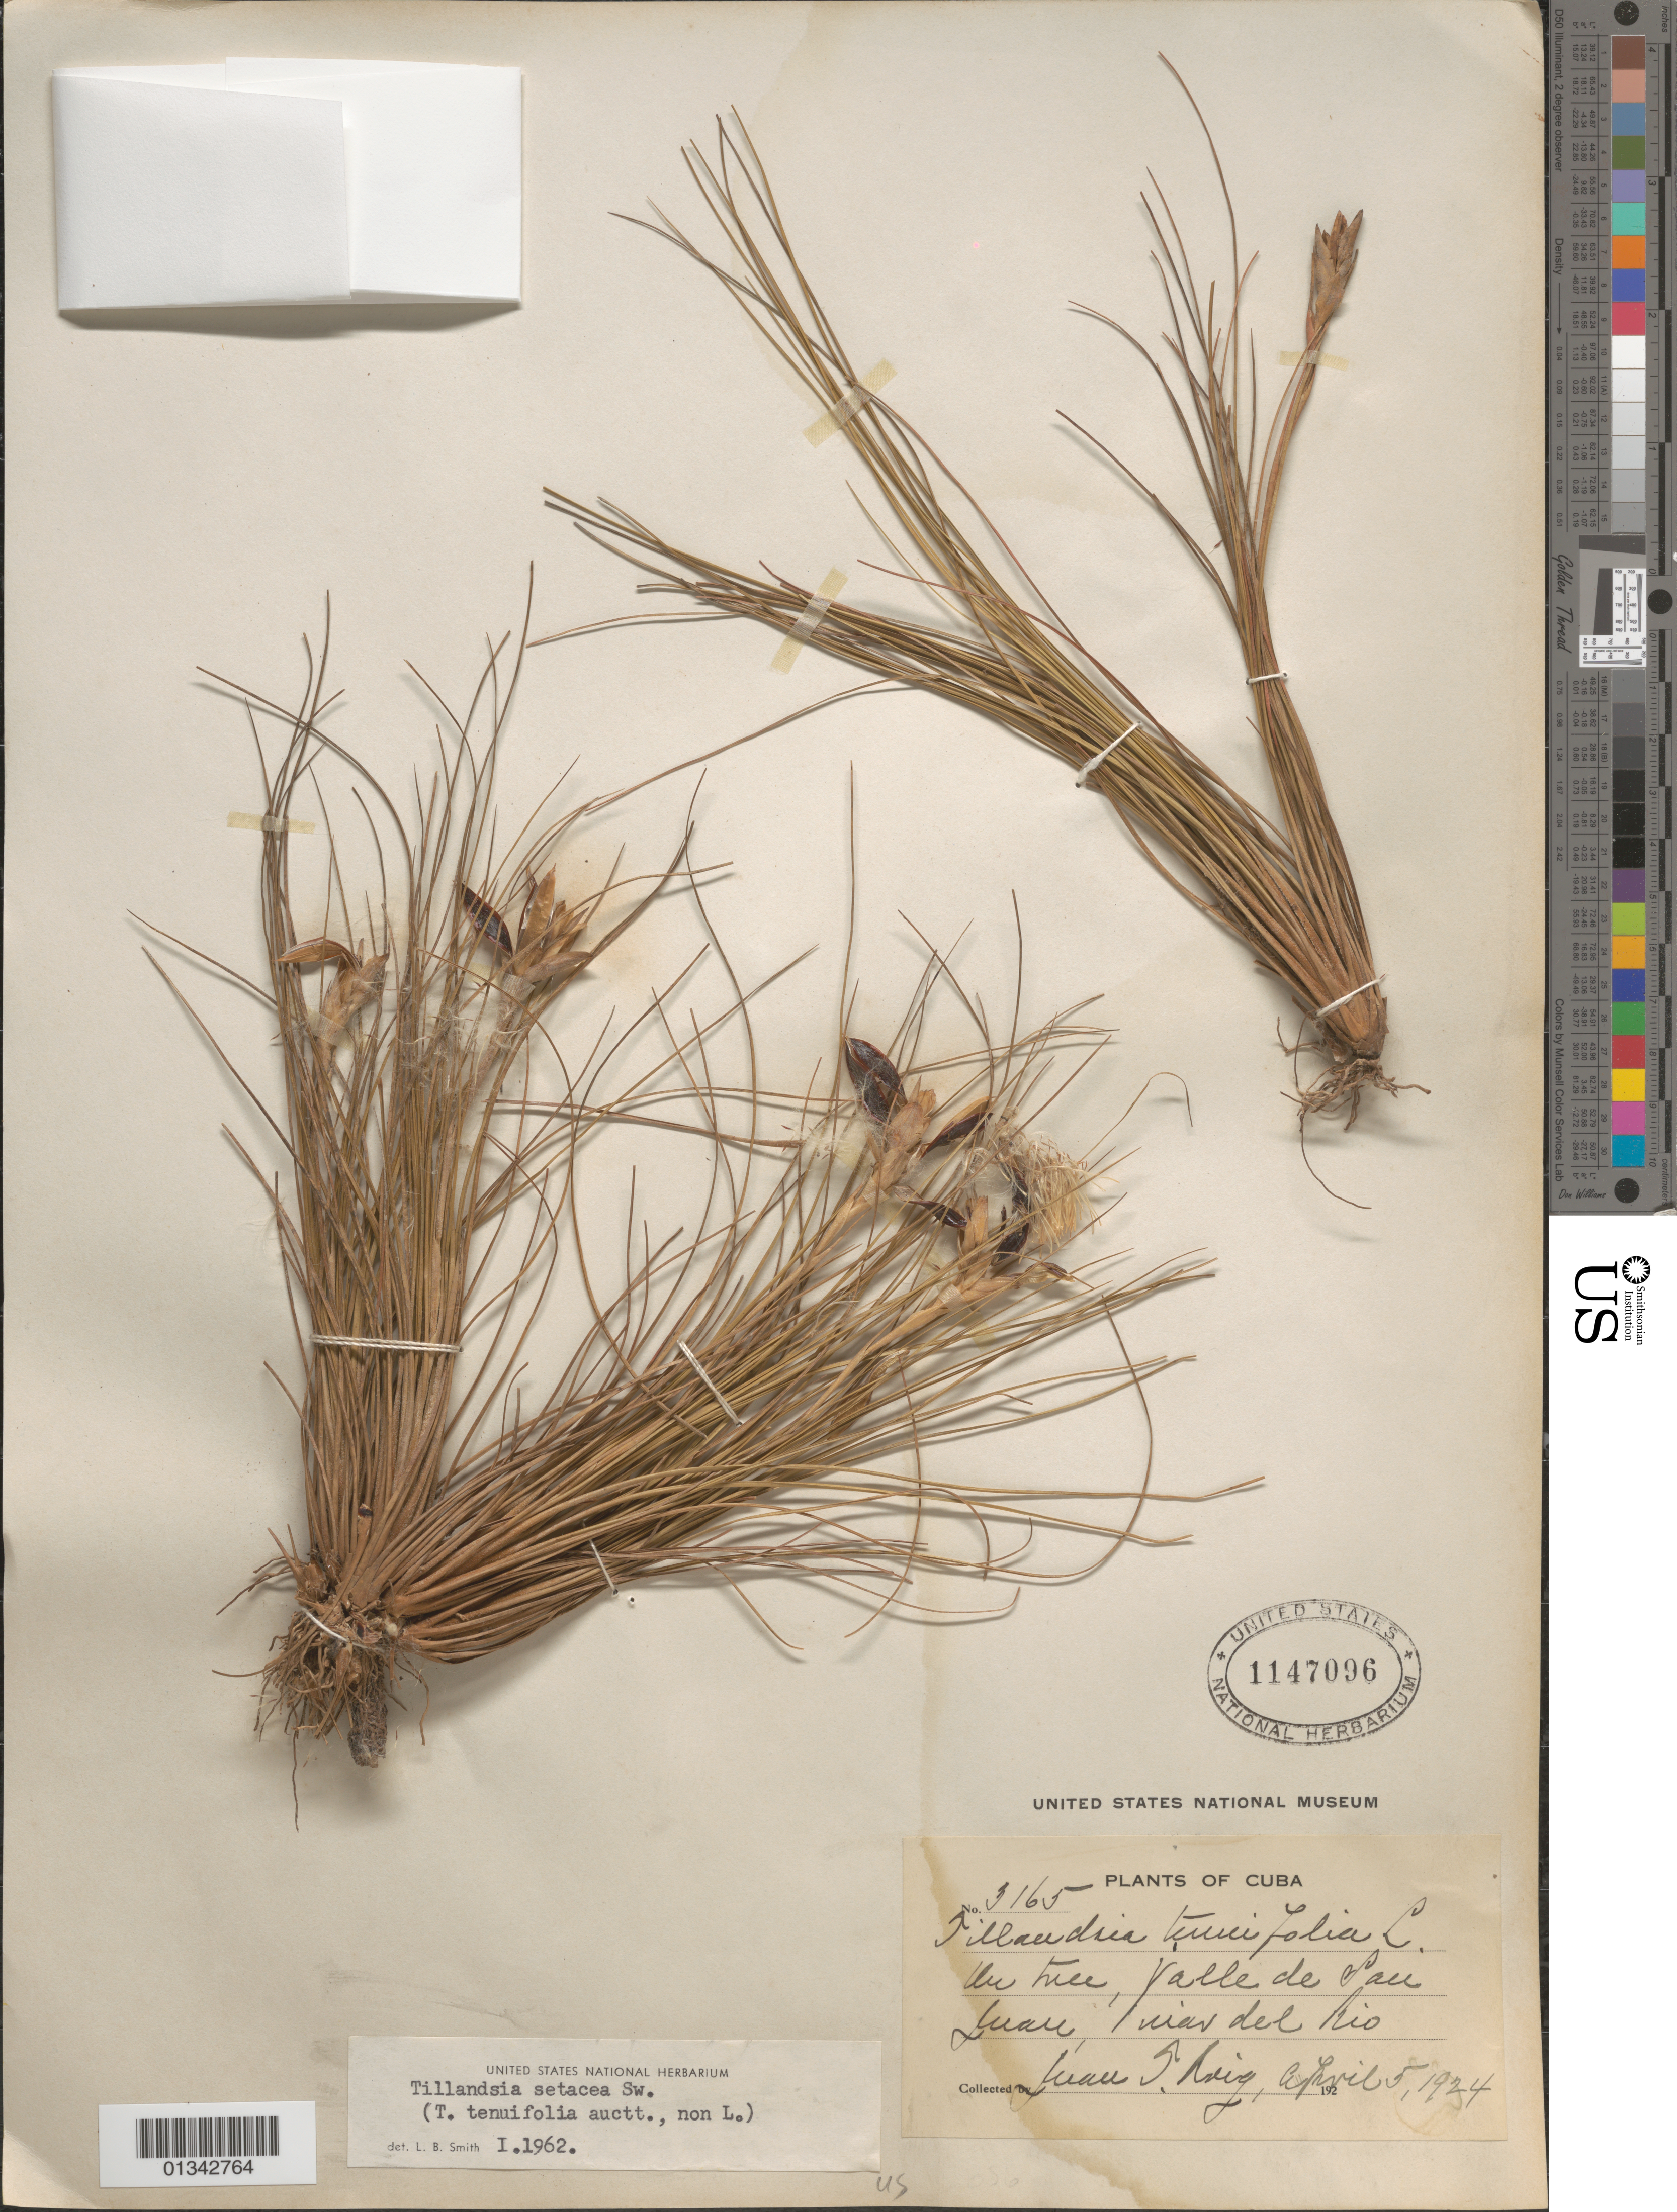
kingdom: Plantae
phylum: Tracheophyta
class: Liliopsida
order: Poales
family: Bromeliaceae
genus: Tillandsia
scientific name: Tillandsia setacea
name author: Sw.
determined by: Smith, Lyman B., (US), NMNH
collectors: J. Roig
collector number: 3165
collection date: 1924-04-05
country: Cuba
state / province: Pinar del Rio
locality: Valle de San Juan, neal del Rio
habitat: On tree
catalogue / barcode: US 1147096